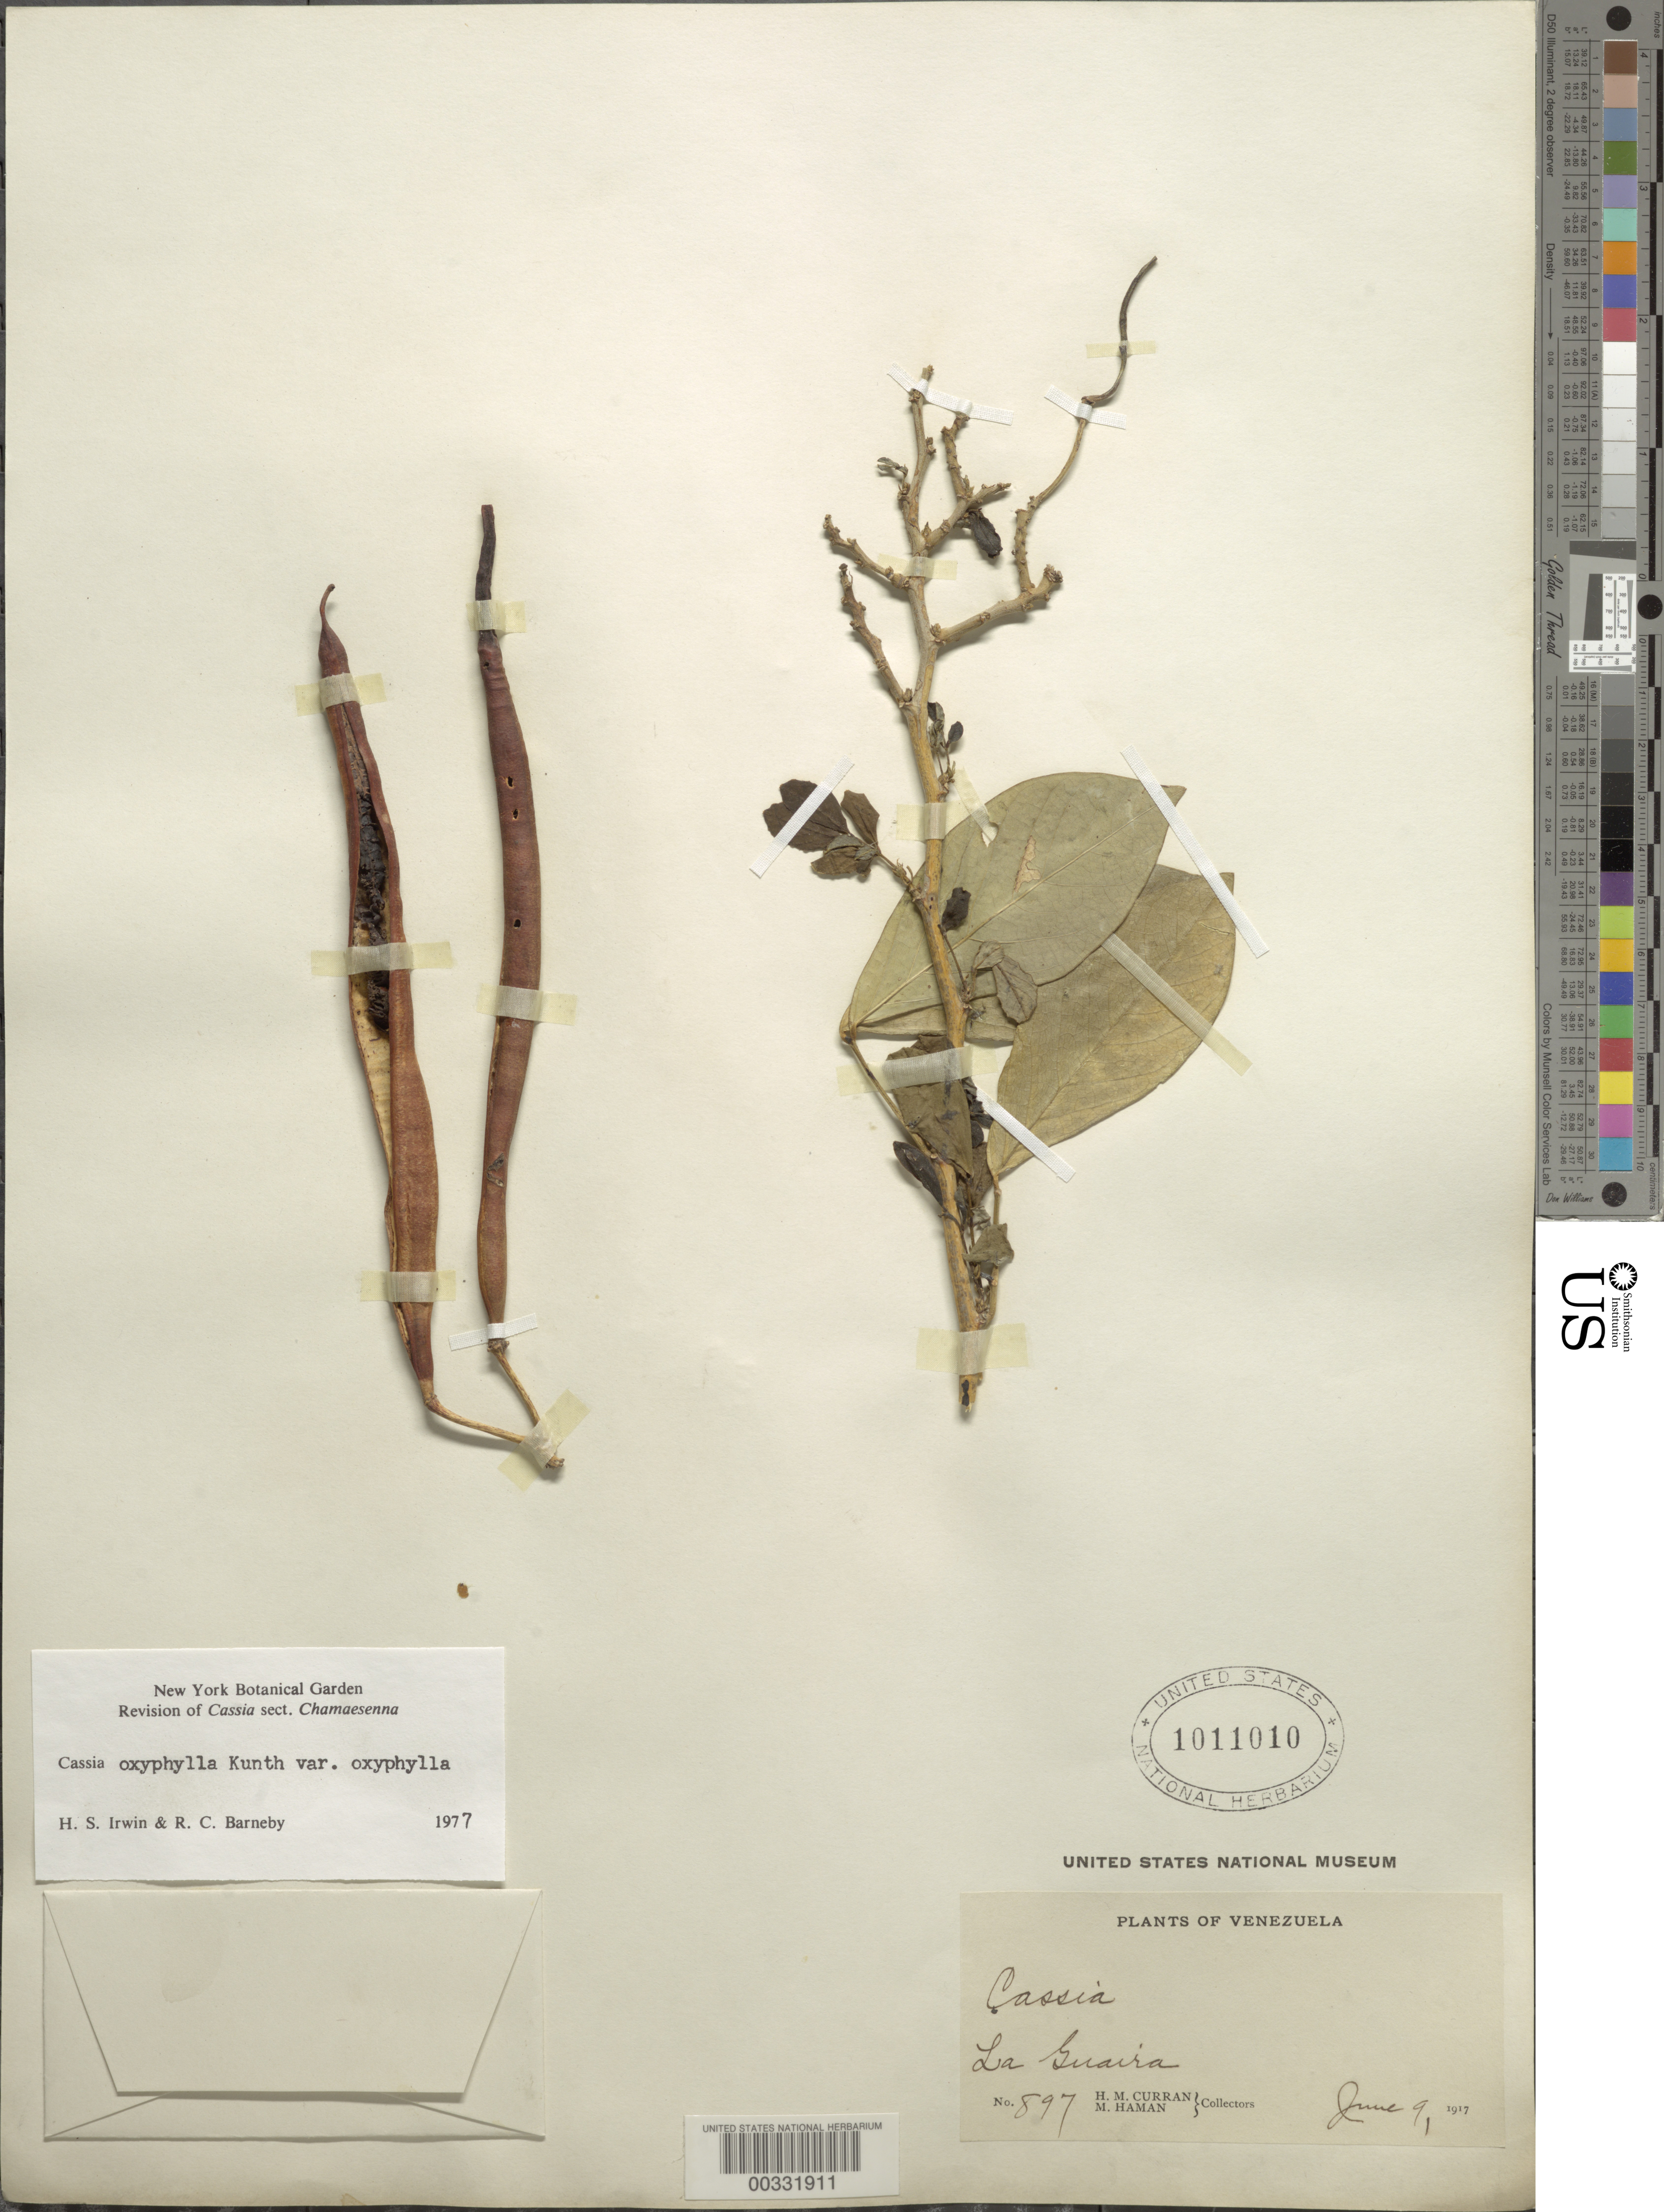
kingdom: Plantae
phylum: Tracheophyta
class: Magnoliopsida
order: Fabales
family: Fabaceae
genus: Senna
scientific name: Senna oxyphylla var. oxyphylla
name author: (Kunth) H.S. Irwin & Barneby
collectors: H. M. Curran & M. Haman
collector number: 897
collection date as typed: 09 Jun 1917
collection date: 1917-06-09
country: Venezuela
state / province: Distrito Federal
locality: La guaira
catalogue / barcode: US 1011010